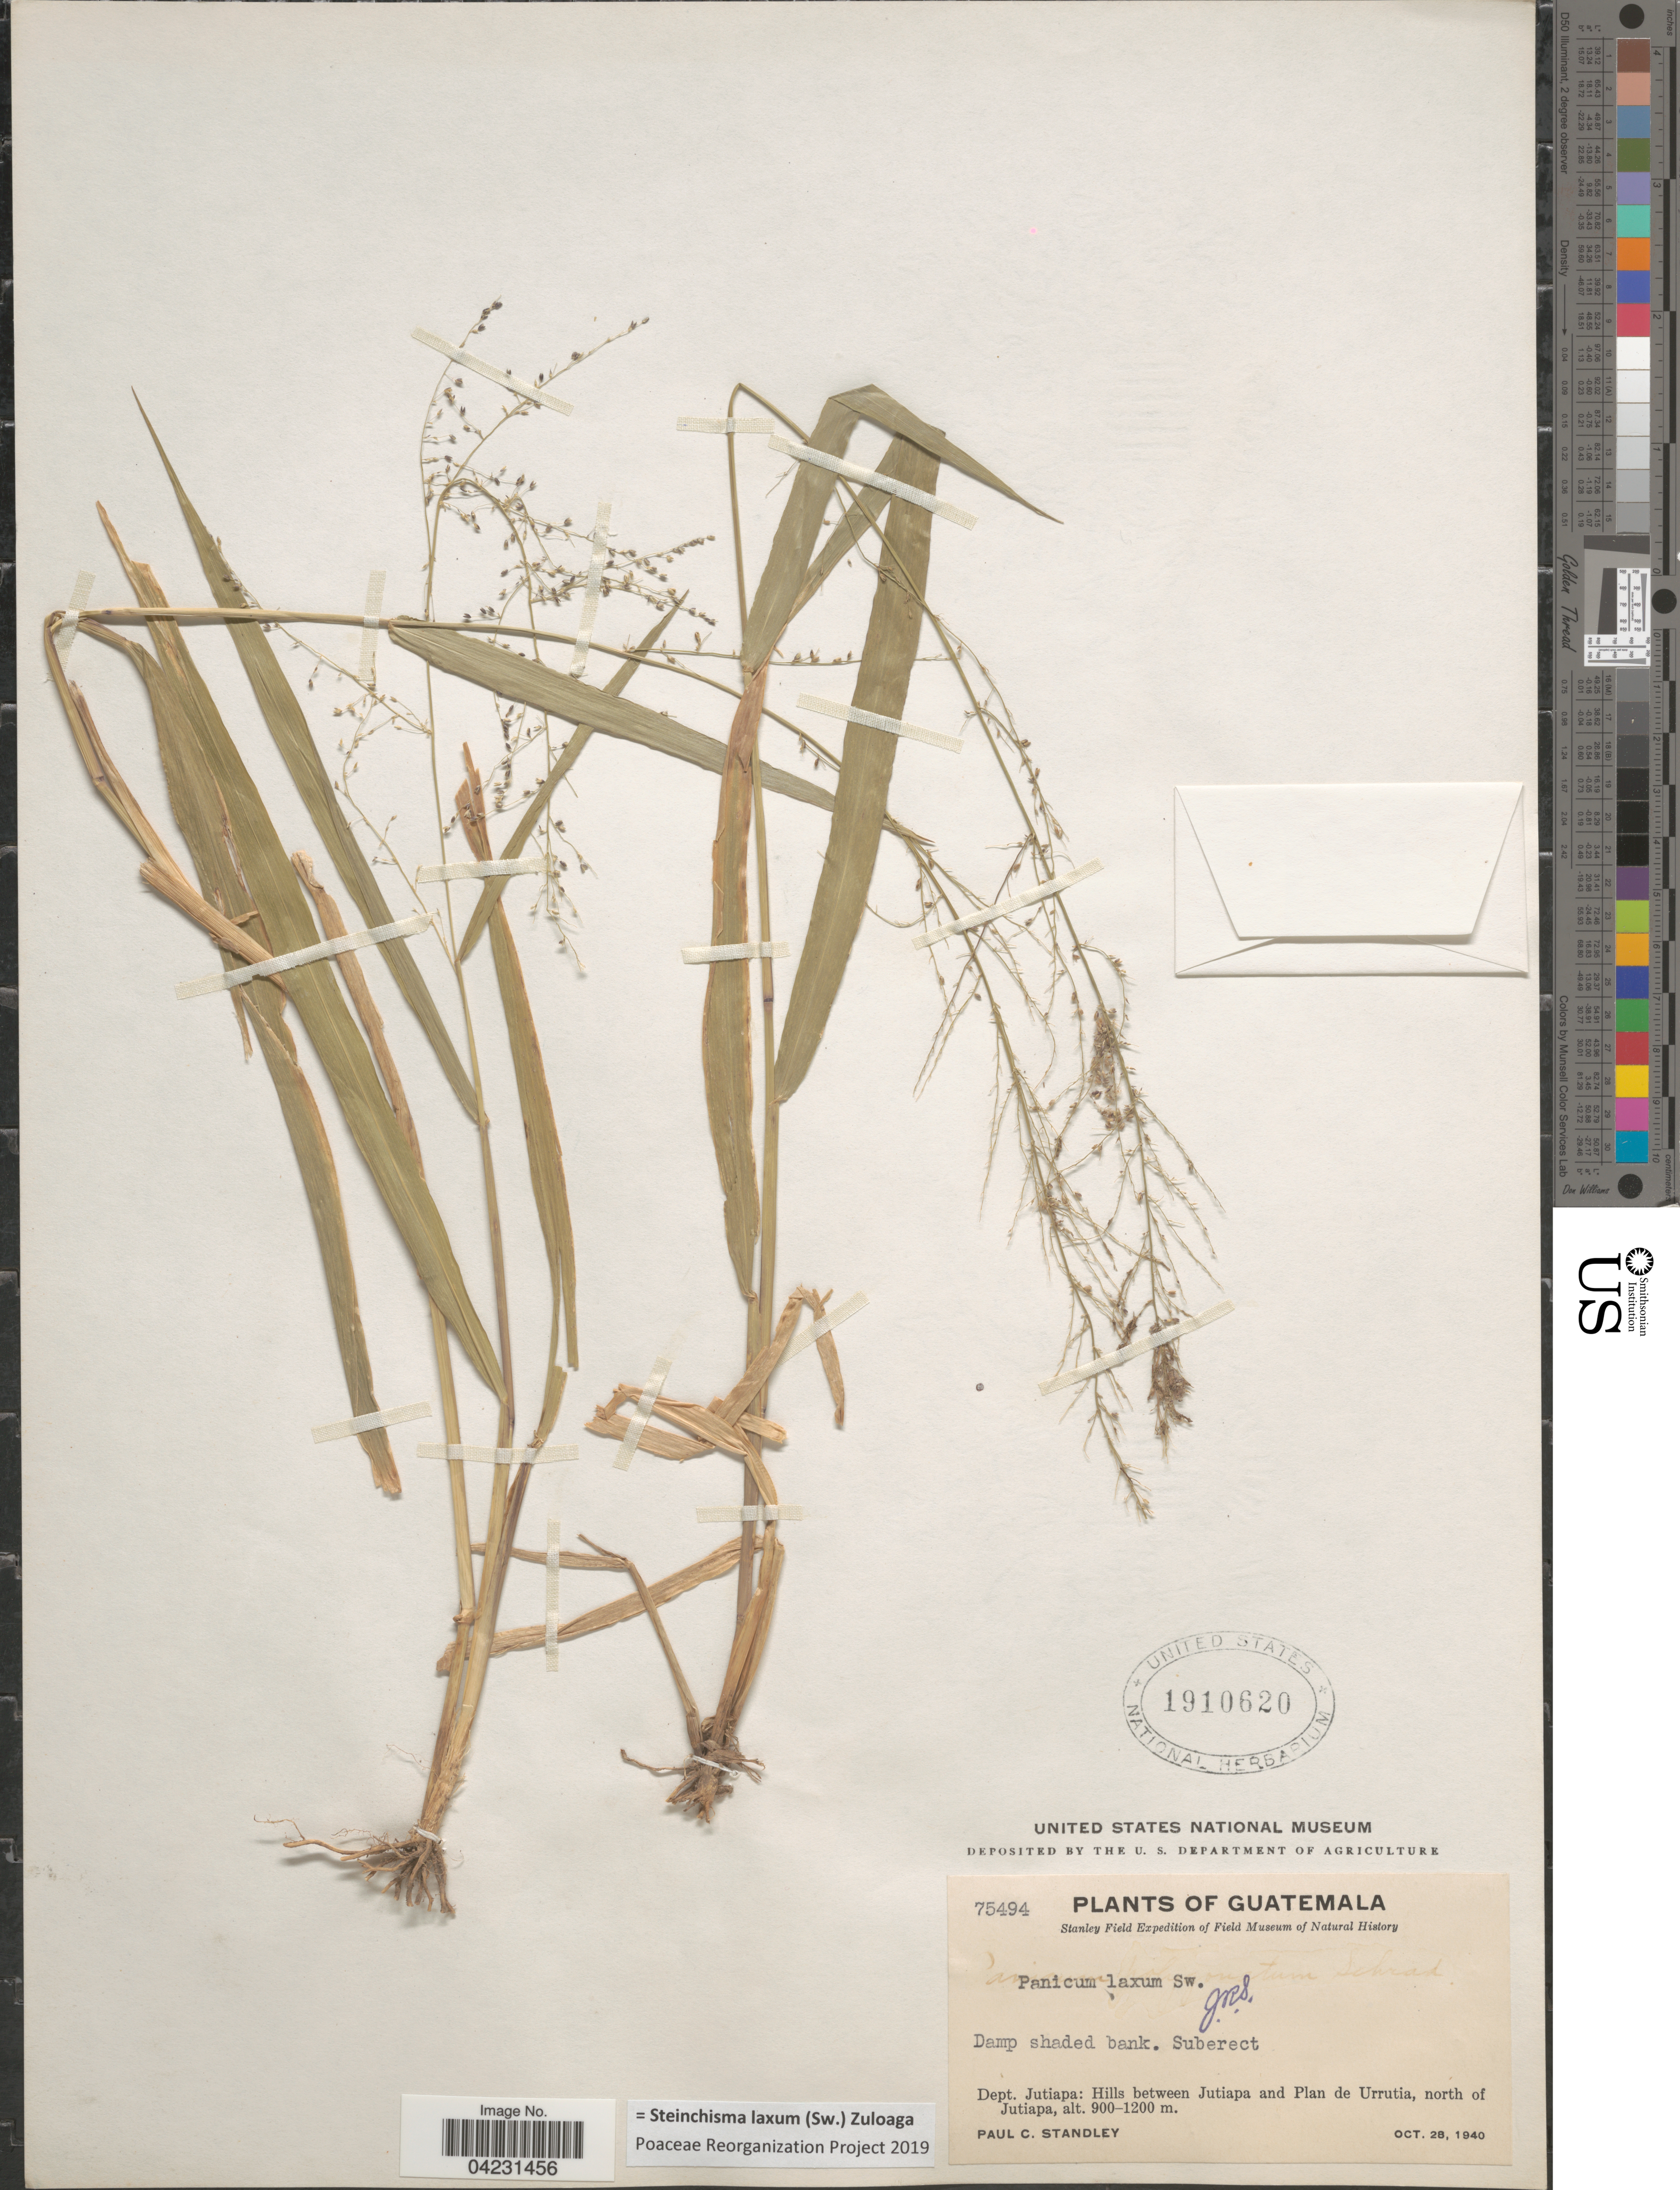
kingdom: Plantae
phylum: Tracheophyta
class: Liliopsida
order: Poales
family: Poaceae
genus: Steinchisma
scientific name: Steinchisma laxum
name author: (Sw.) Zuloaga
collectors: P. C. Standley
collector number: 75494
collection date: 1940-10-28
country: Guatemala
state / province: Jutiapa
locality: Stanley Field Expedition. Dept. Jutiapa: Hills between Jutiapa and Plan de Urrutia, north of Jutiapa.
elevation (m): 900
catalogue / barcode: US 1910620